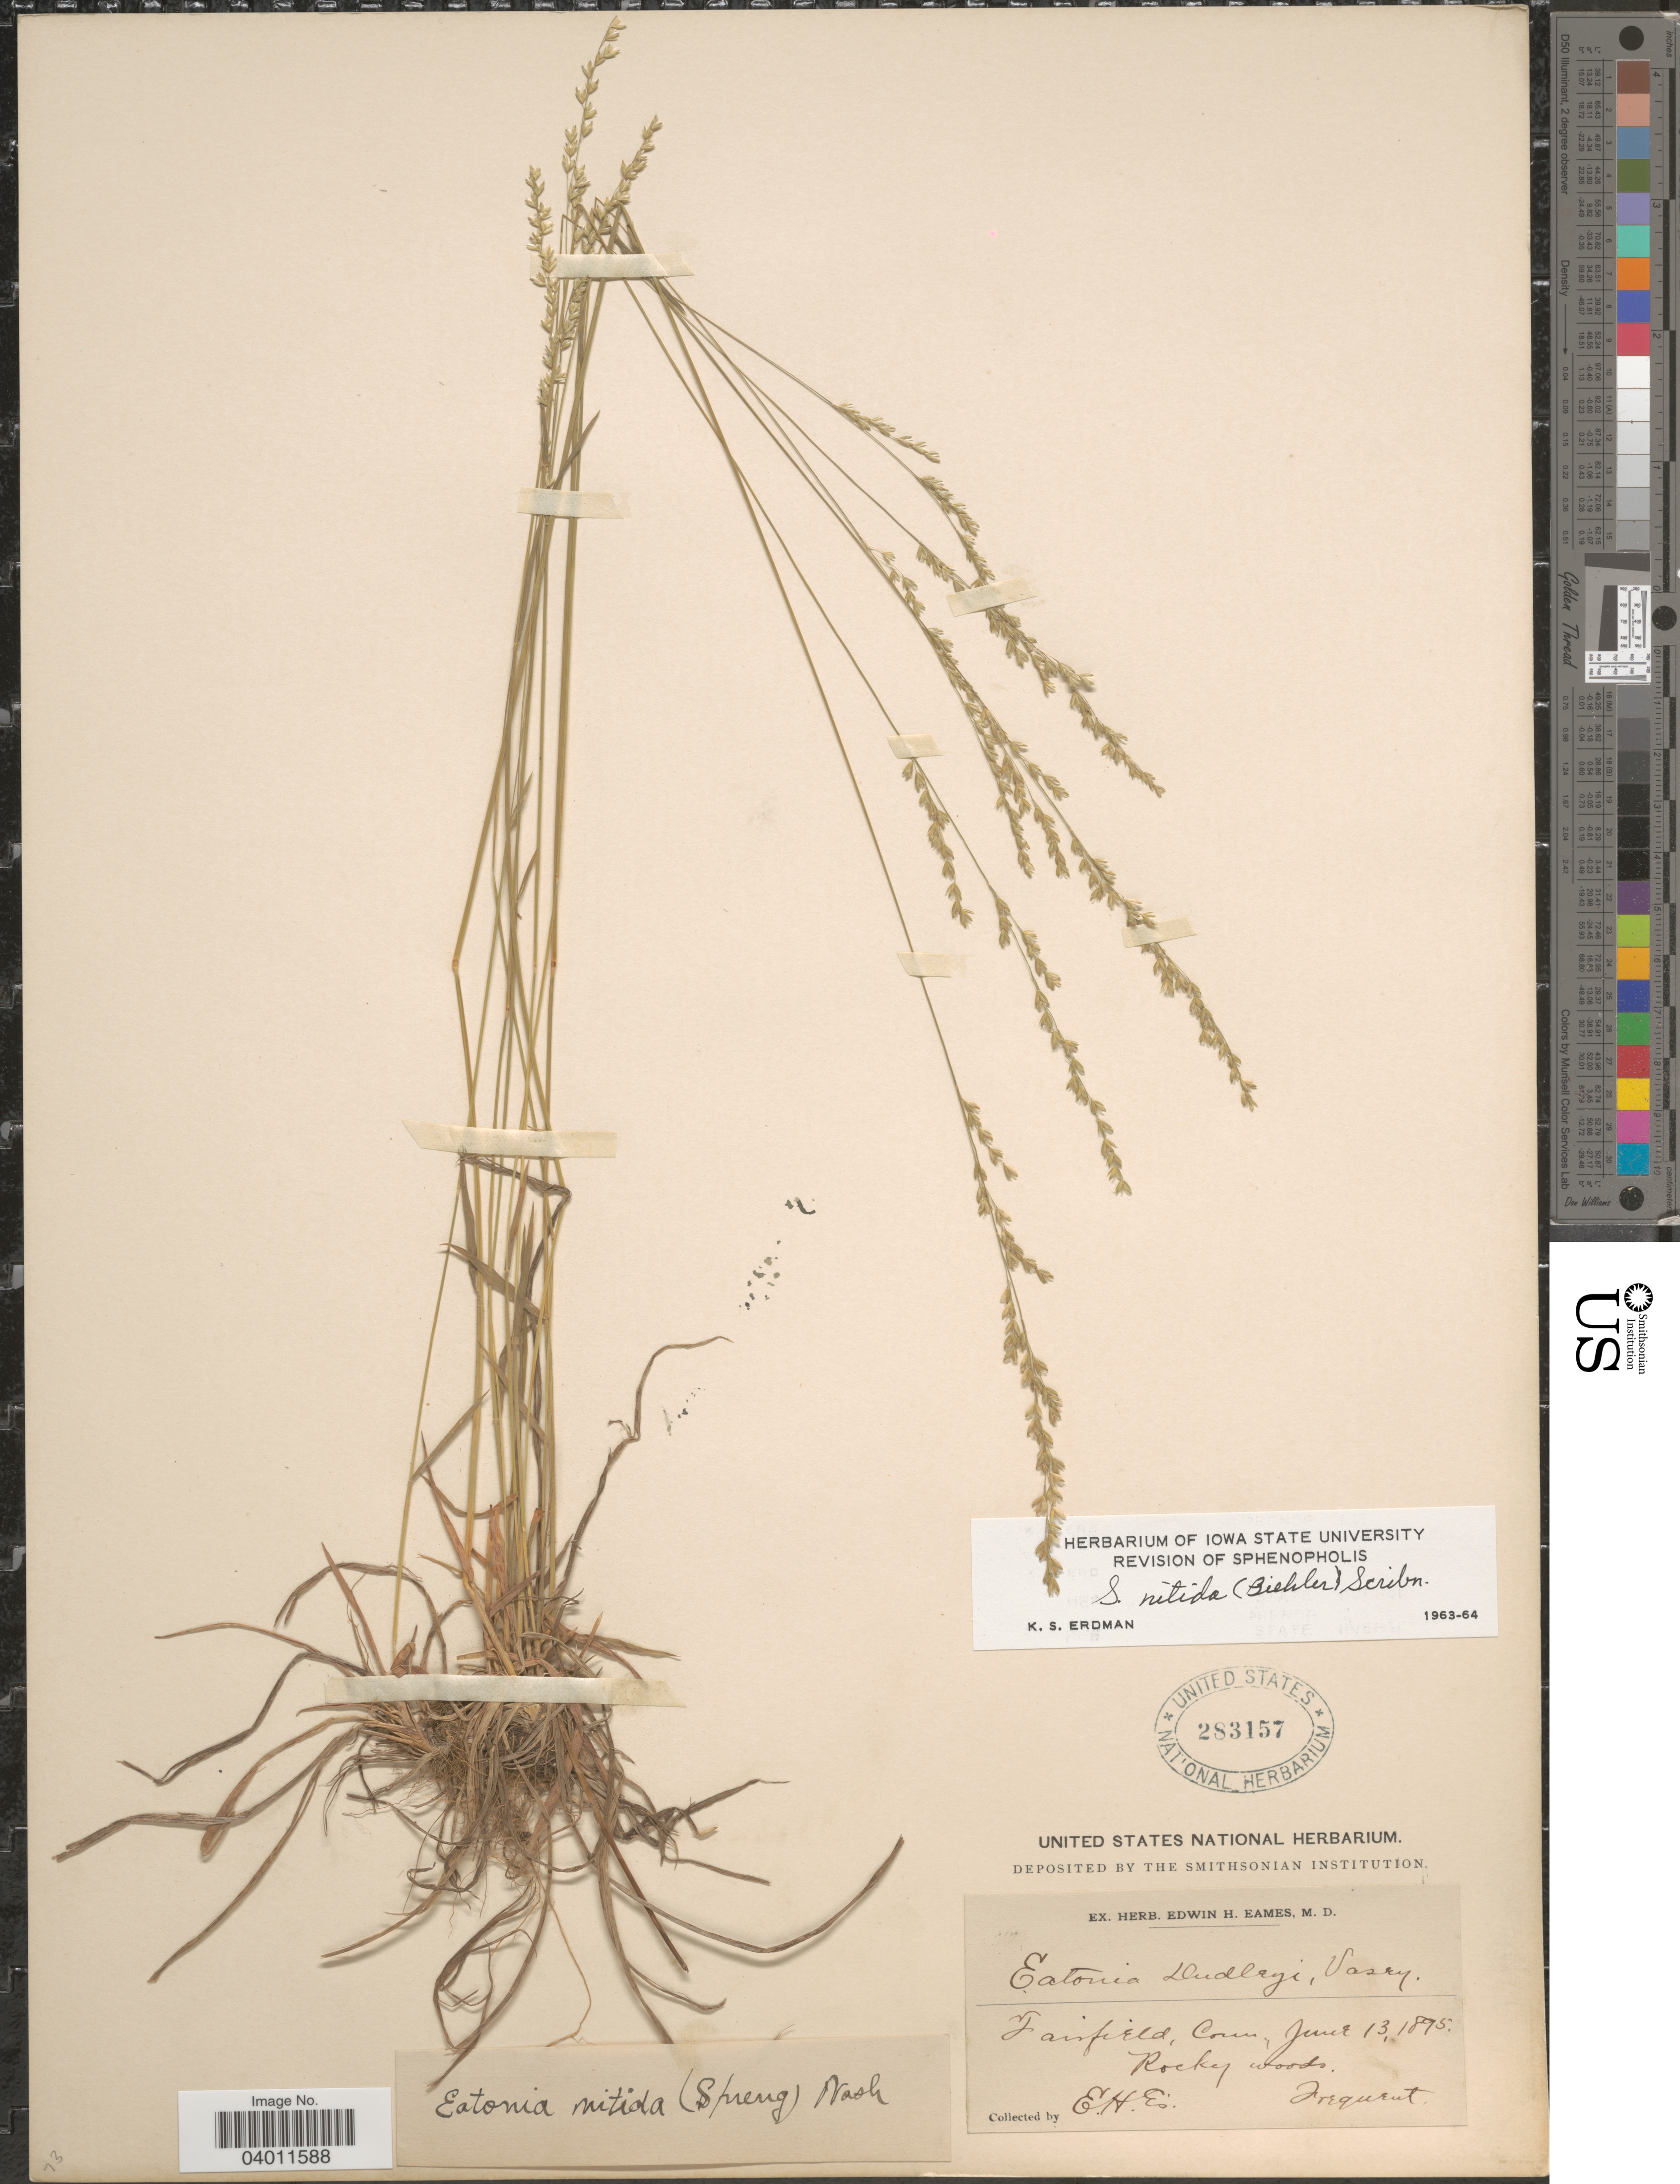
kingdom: Plantae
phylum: Tracheophyta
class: Liliopsida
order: Poales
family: Poaceae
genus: Sphenopholis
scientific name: Sphenopholis nitida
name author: (Biehler) Scribn.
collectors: E. H. Eames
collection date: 1895-06-13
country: United States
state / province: Connecticut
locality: Fairfield.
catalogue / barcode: US 283157